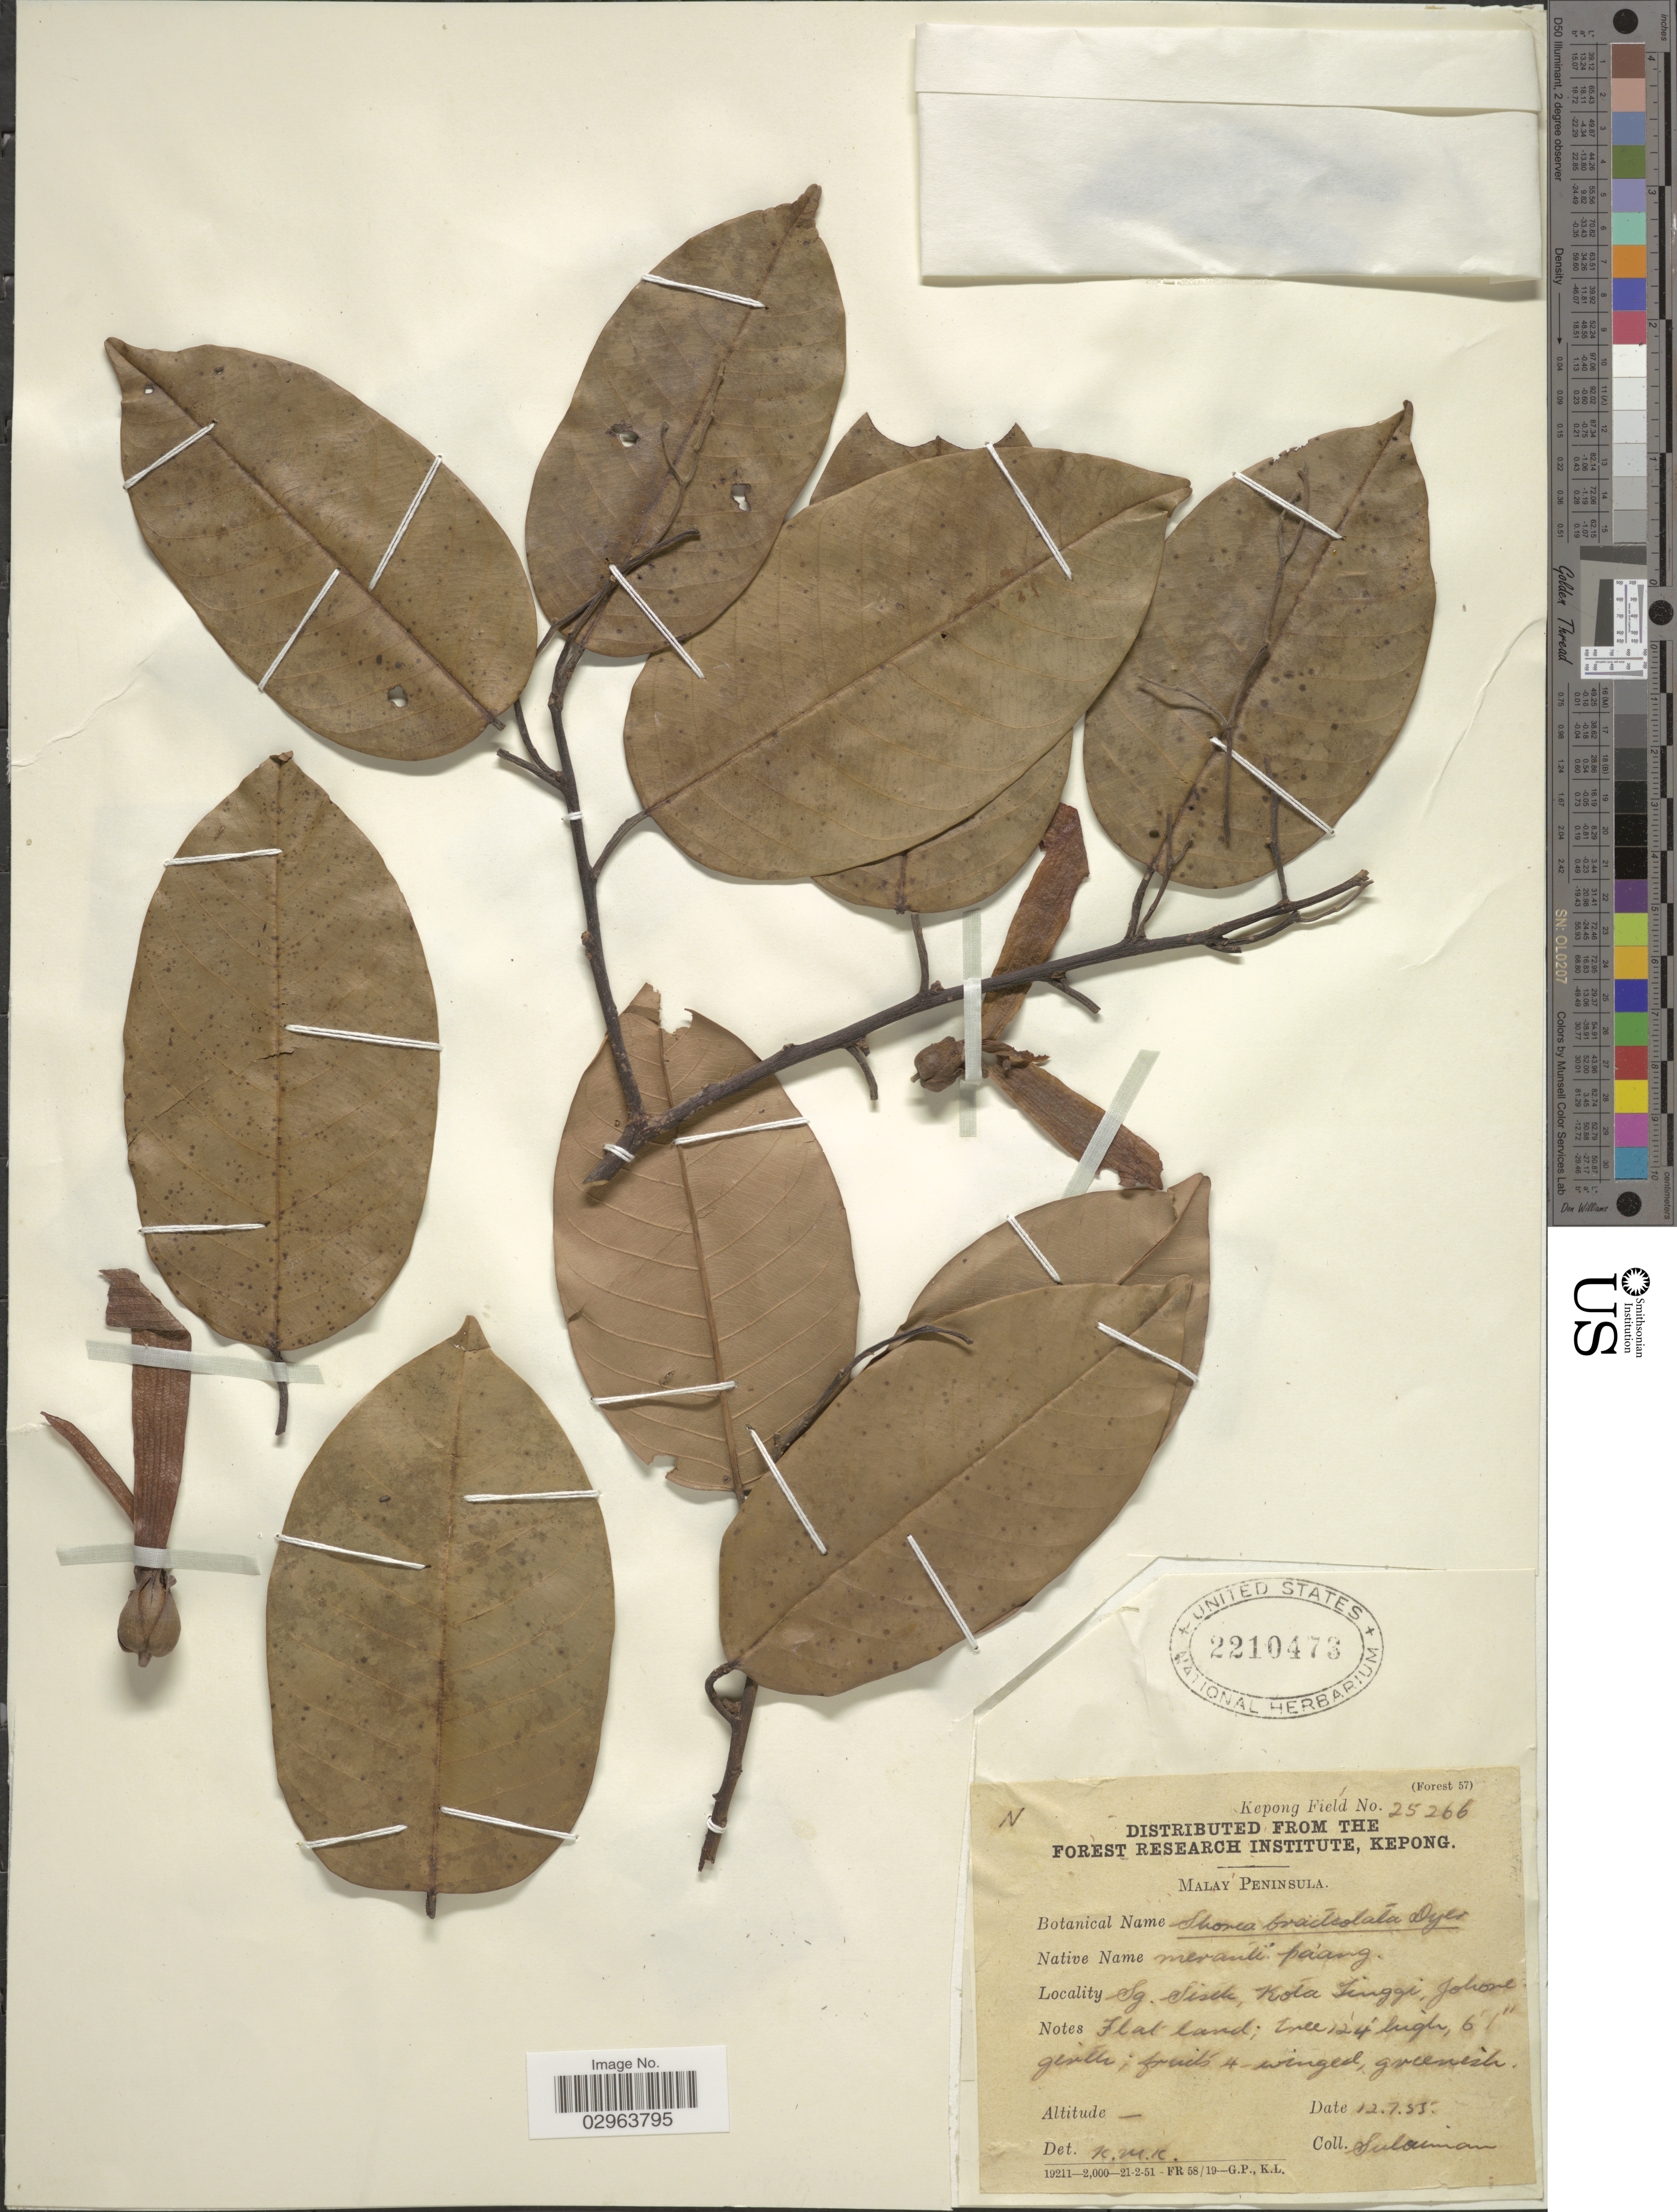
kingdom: Plantae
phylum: Tracheophyta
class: Magnoliopsida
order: Malvales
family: Dipterocarpaceae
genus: Anthoshorea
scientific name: Anthoshorea bracteolata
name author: (Dyer) P.S. Ashton & J. Heck.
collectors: Suleiman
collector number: Kepong Field 25266?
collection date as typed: Transcribed d/m/y: 12/7/55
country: Malaysia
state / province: Johor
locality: Malay Peninsula, Sg. Sisek, Kota Tinggi, Johore.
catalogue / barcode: US 2210473